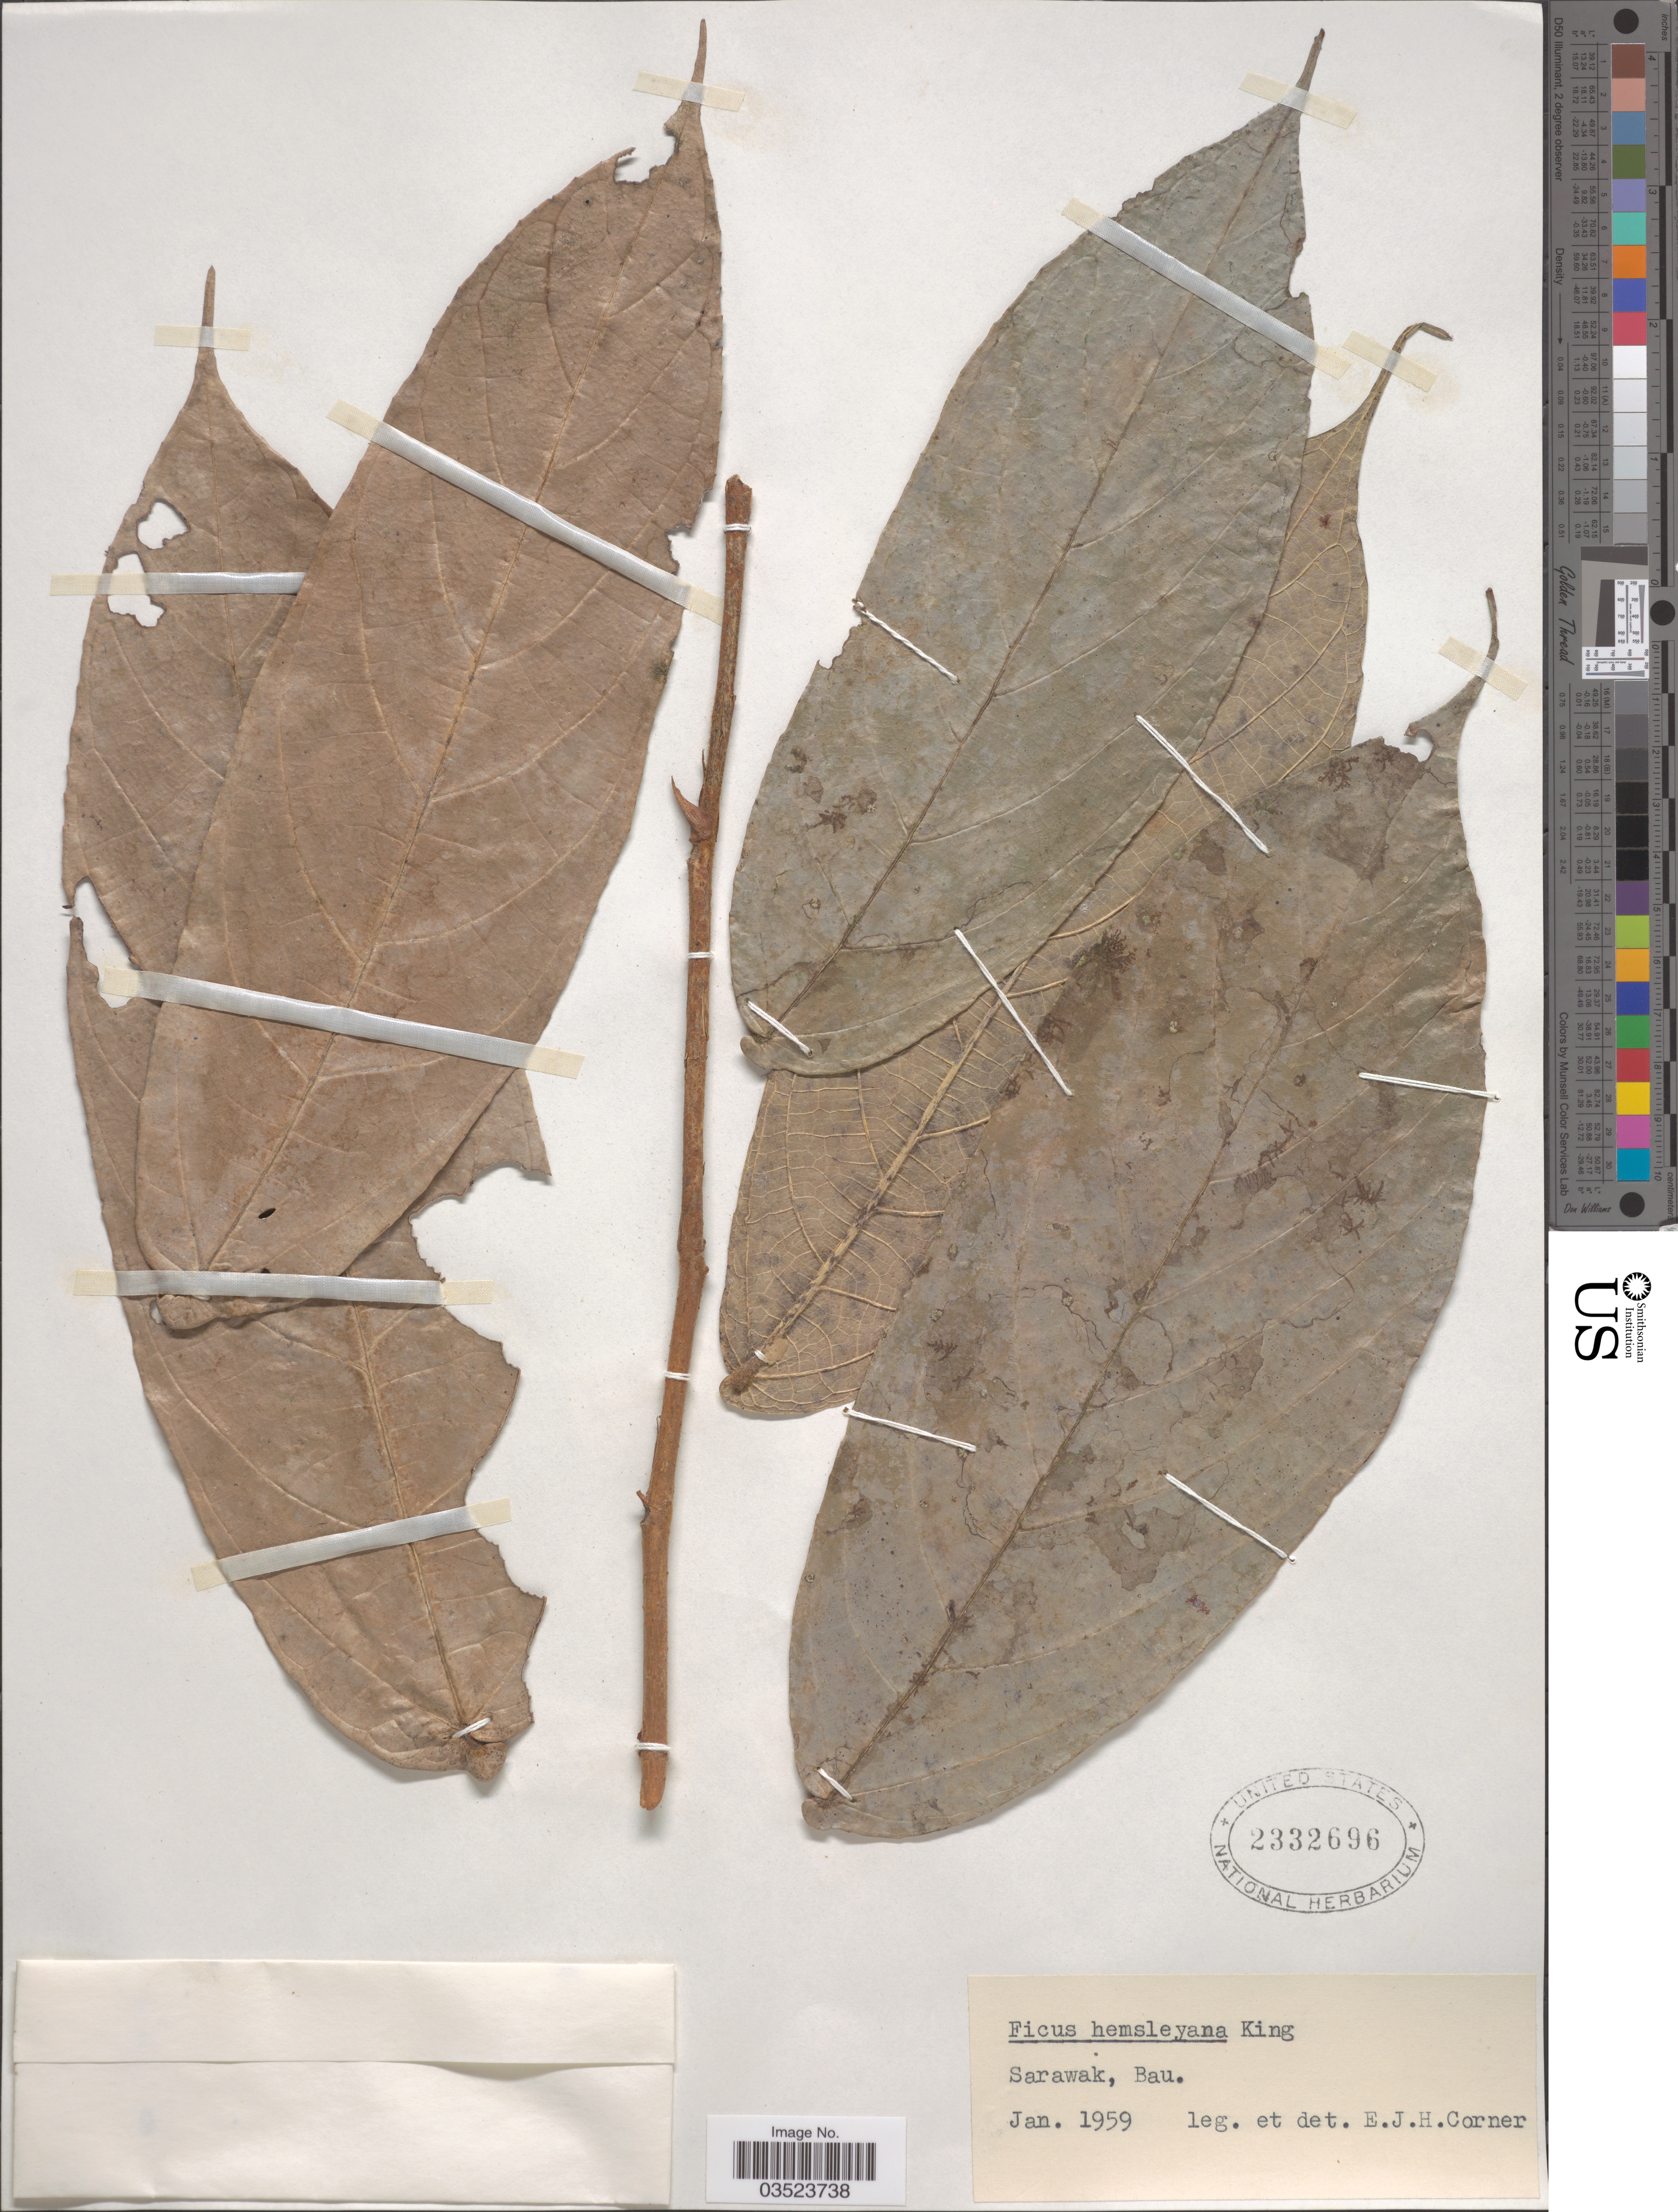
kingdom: Plantae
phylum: Tracheophyta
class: Magnoliopsida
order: Rosales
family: Moraceae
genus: Ficus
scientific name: Ficus hemsleyana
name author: King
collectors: E. Corner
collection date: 1959-01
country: Malaysia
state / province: Sarawak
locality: Bau.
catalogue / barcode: US 2332696